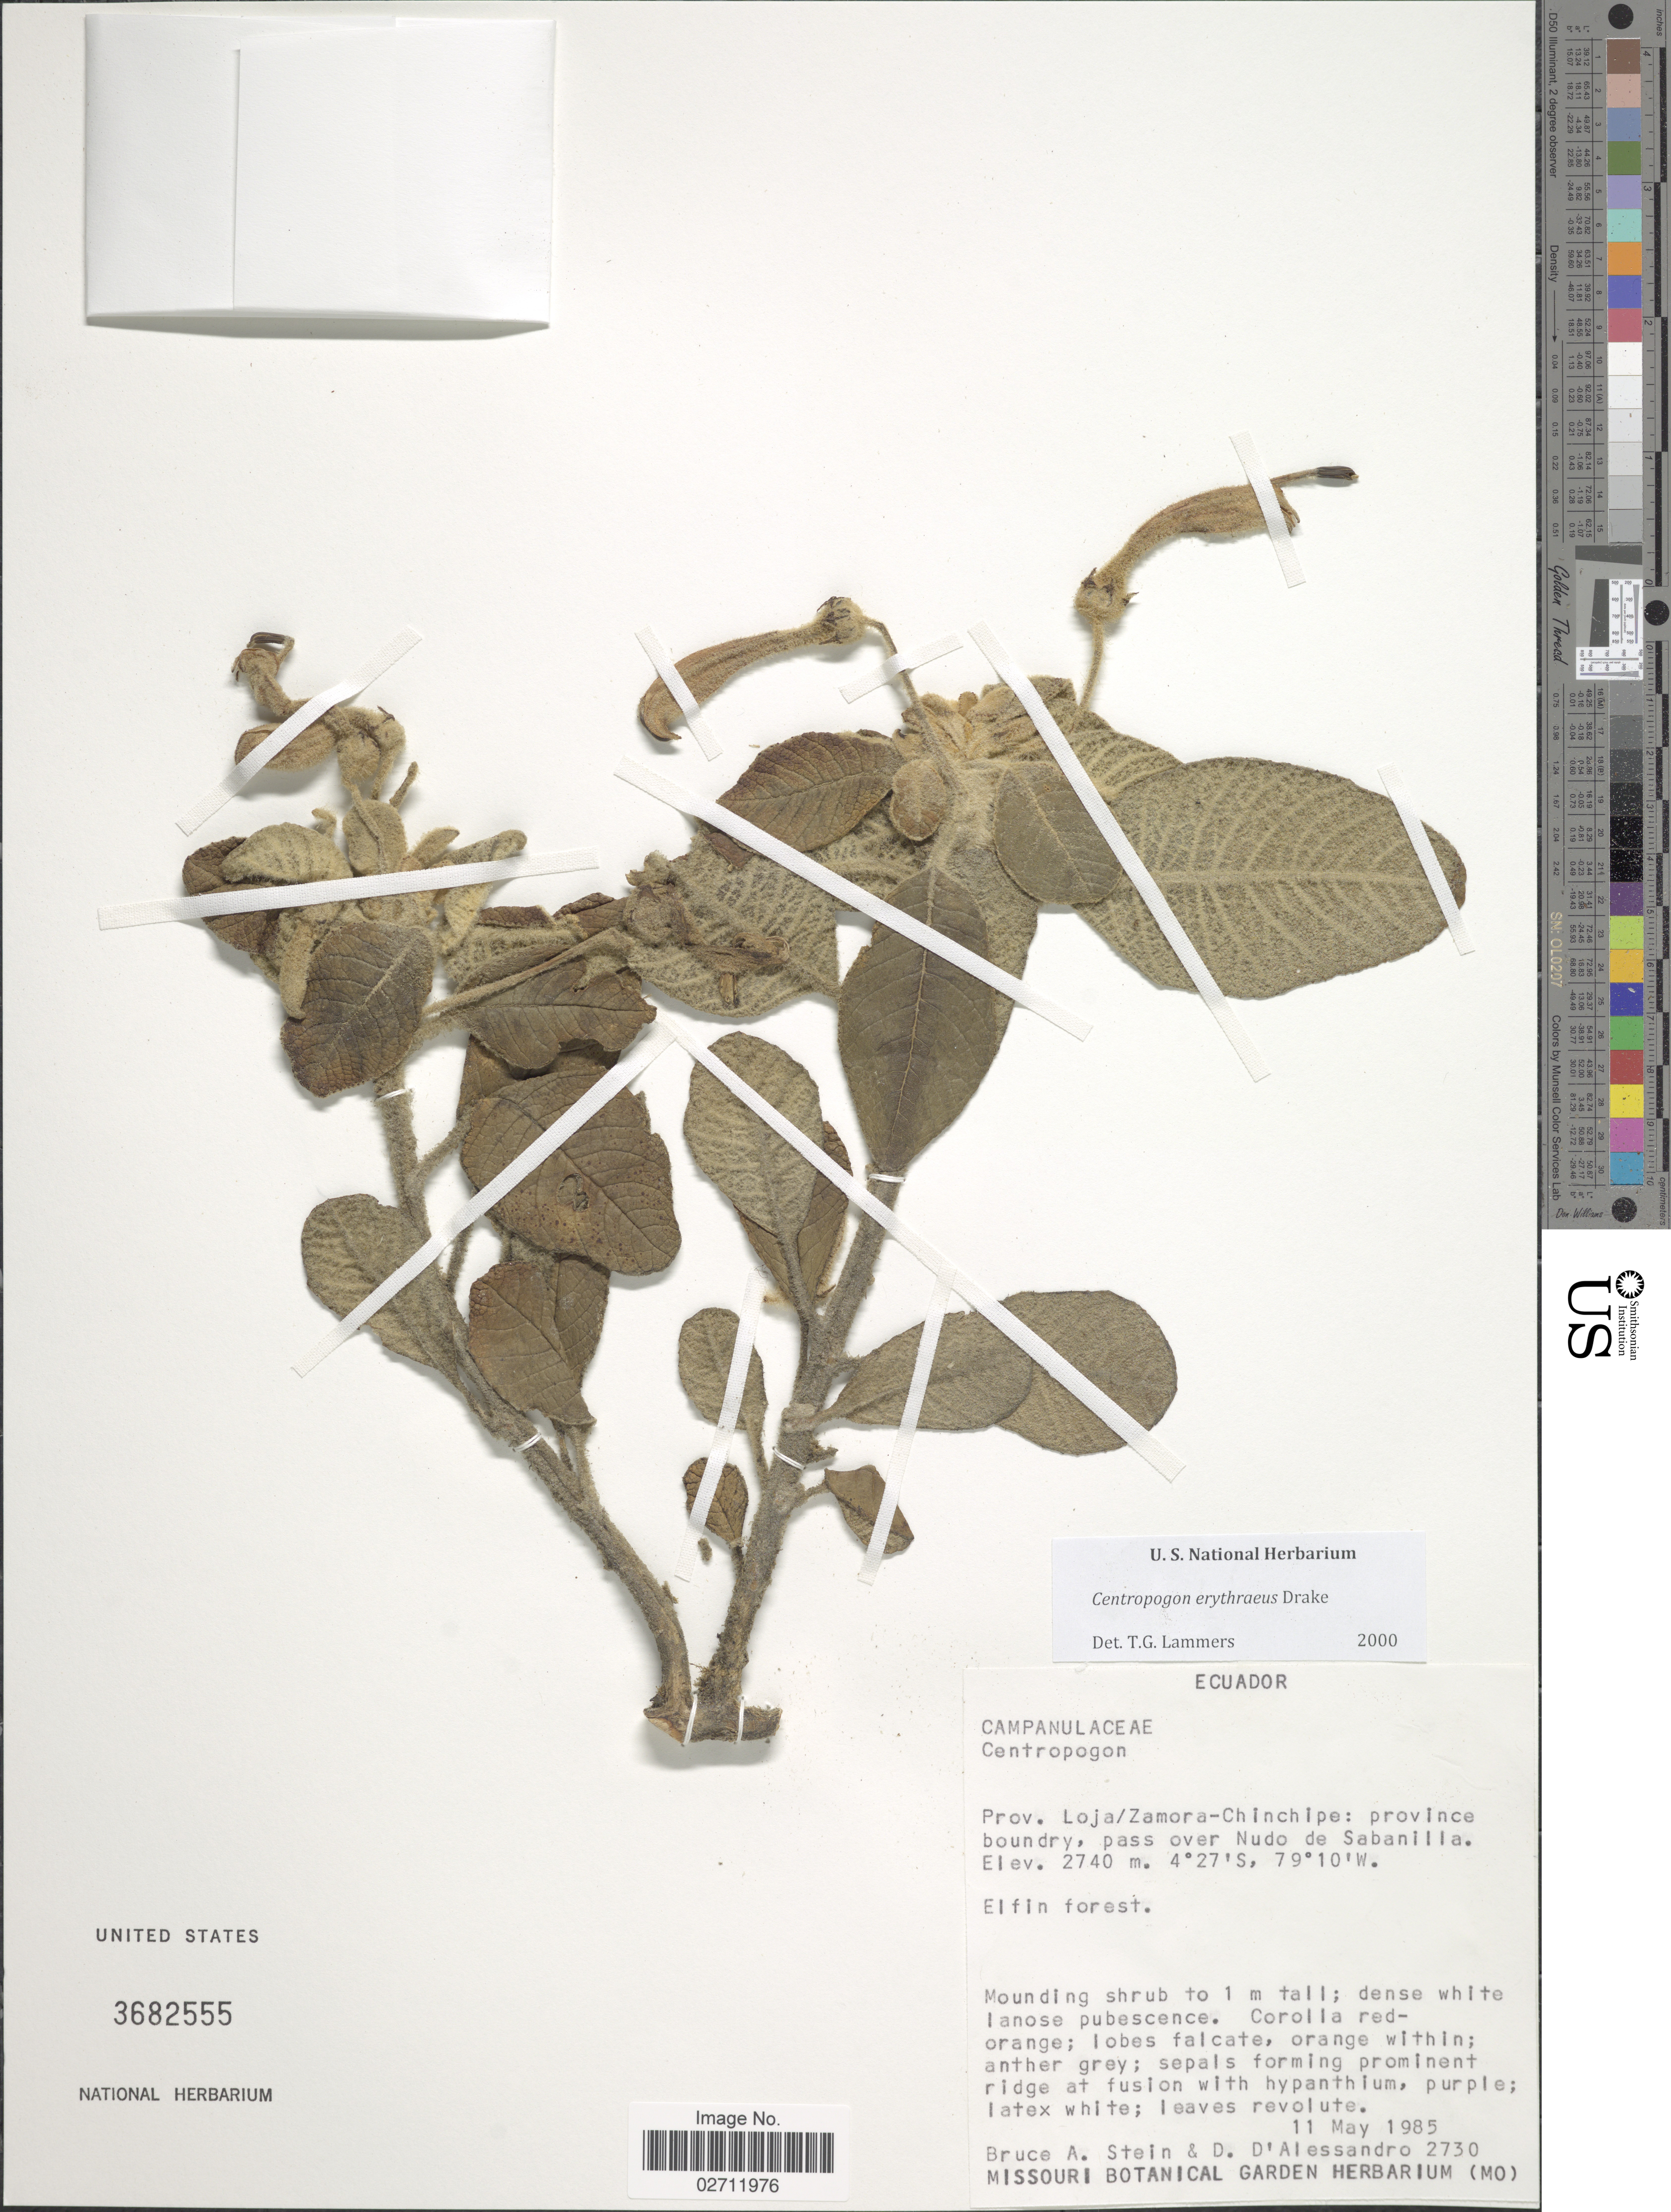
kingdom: Plantae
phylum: Tracheophyta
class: Magnoliopsida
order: Asterales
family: Campanulaceae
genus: Centropogon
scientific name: Centropogon erythraeus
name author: Drake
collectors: B. A. Stein & D. D'alessandro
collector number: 2730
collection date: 1985-05-11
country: Ecuador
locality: Prov. Loja/Zamora-Chinchipe: province boundary, pass over Nudo de Sabanilla.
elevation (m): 2740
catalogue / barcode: US 3682555